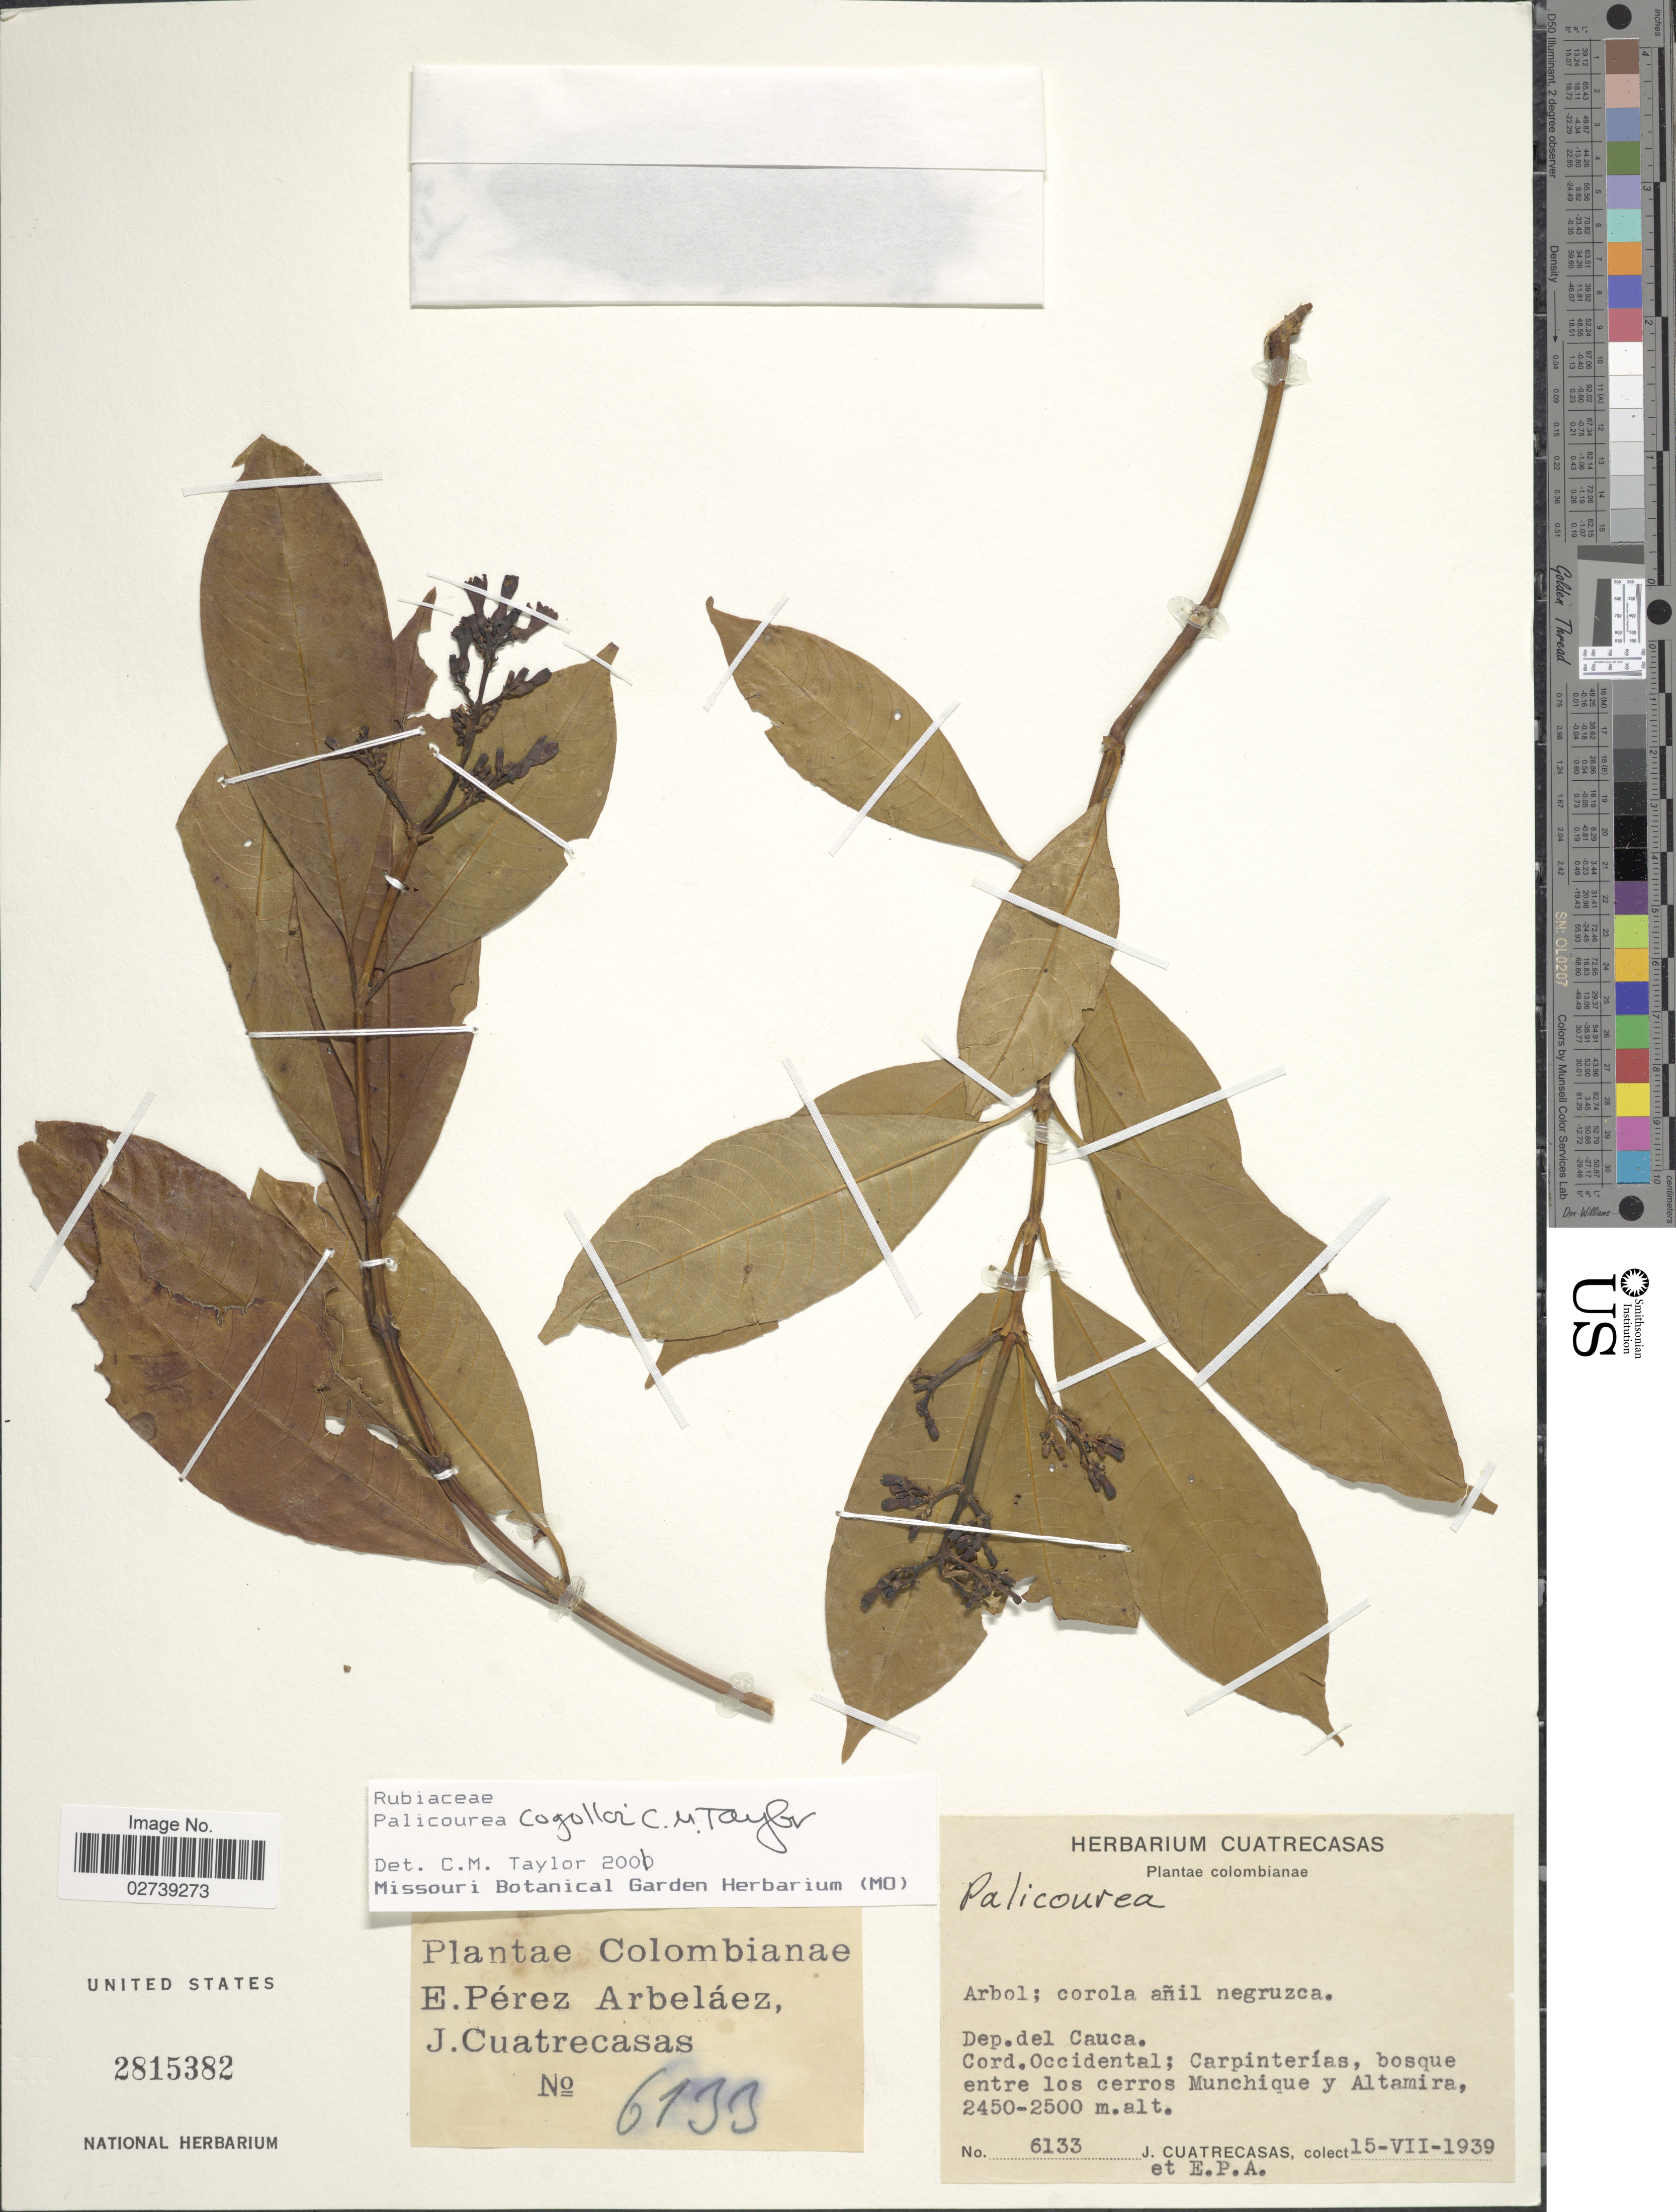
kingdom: Plantae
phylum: Tracheophyta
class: Magnoliopsida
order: Gentianales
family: Rubiaceae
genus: Palicourea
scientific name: Palicourea cogolloi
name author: C.M. Taylor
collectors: J. Cuatrecasas & E. Pérez Arbeláez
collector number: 6133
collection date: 1939-07-15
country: Colombia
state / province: Cauca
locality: Dep. del Cauca. Cord. Occidental; Carpinterias, bosque entre los cerros Munchique y Altamira.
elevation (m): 2450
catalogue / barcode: US 2815382